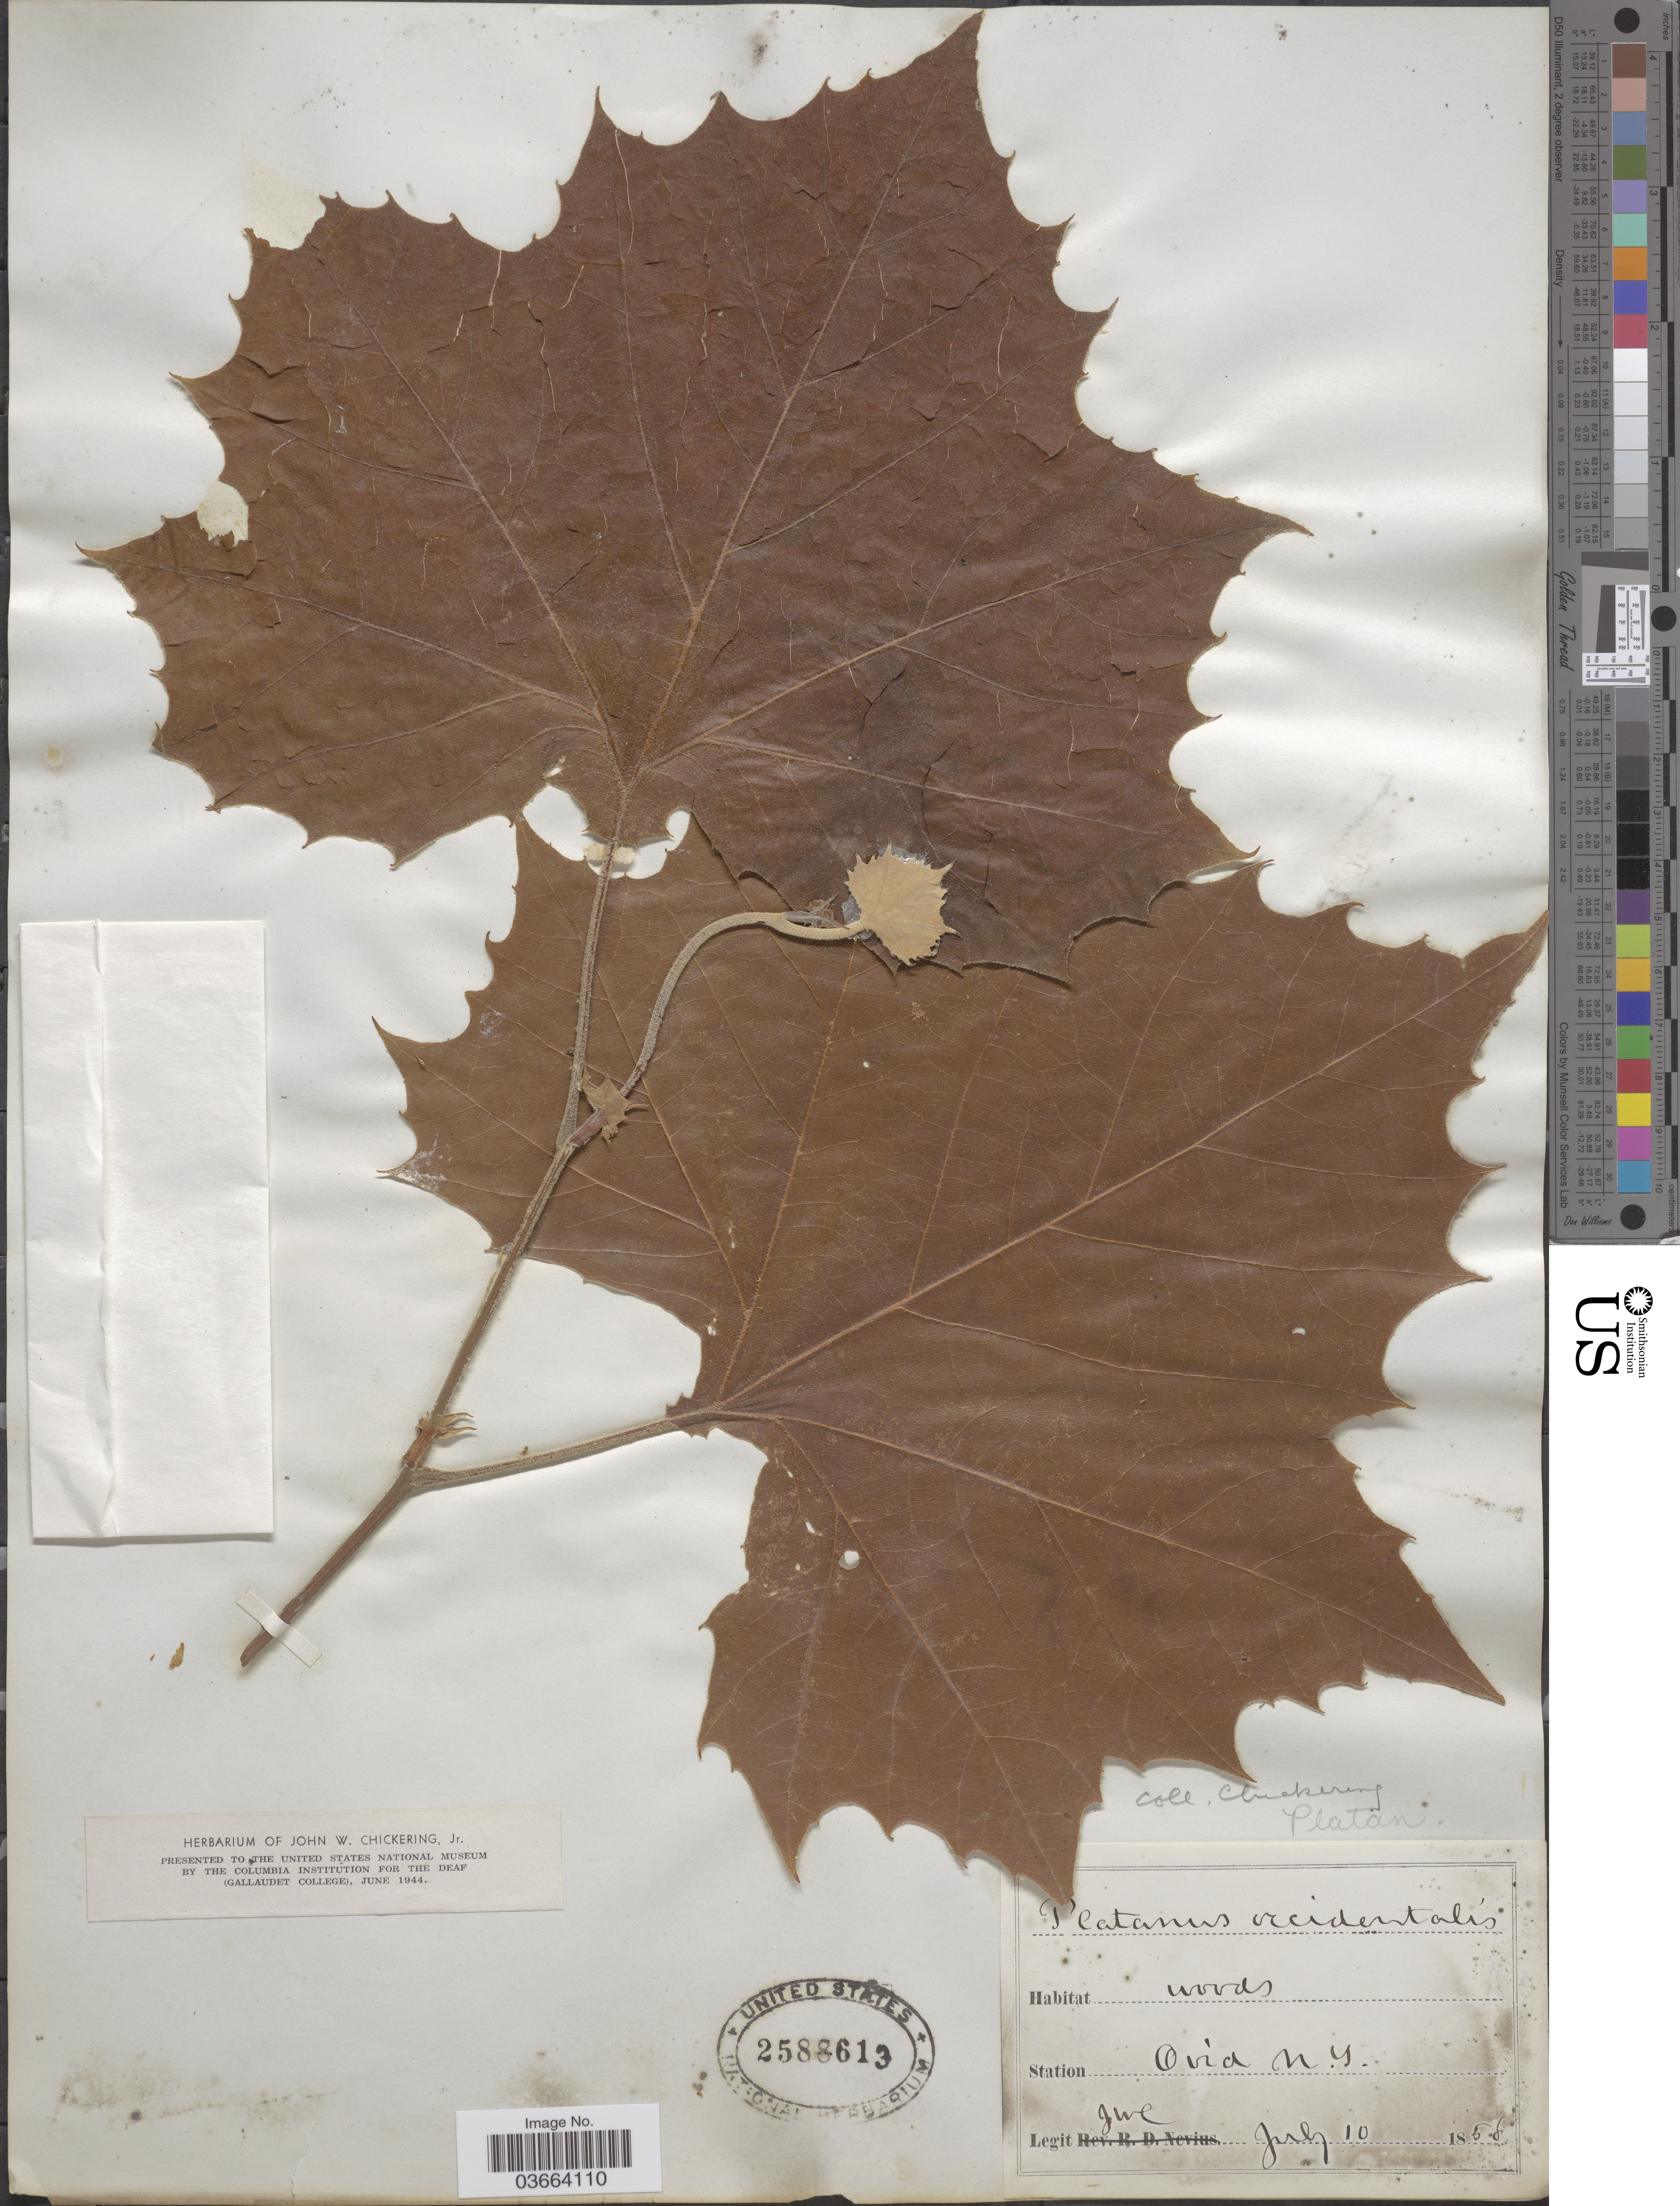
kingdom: Plantae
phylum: Tracheophyta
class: Magnoliopsida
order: Proteales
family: Platanaceae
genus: Platanus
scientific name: Platanus occidentalis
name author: L.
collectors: J. W. Chickering Jr.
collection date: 1858-07-10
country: United States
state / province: New York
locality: Station Ovid.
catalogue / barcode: US 2588613